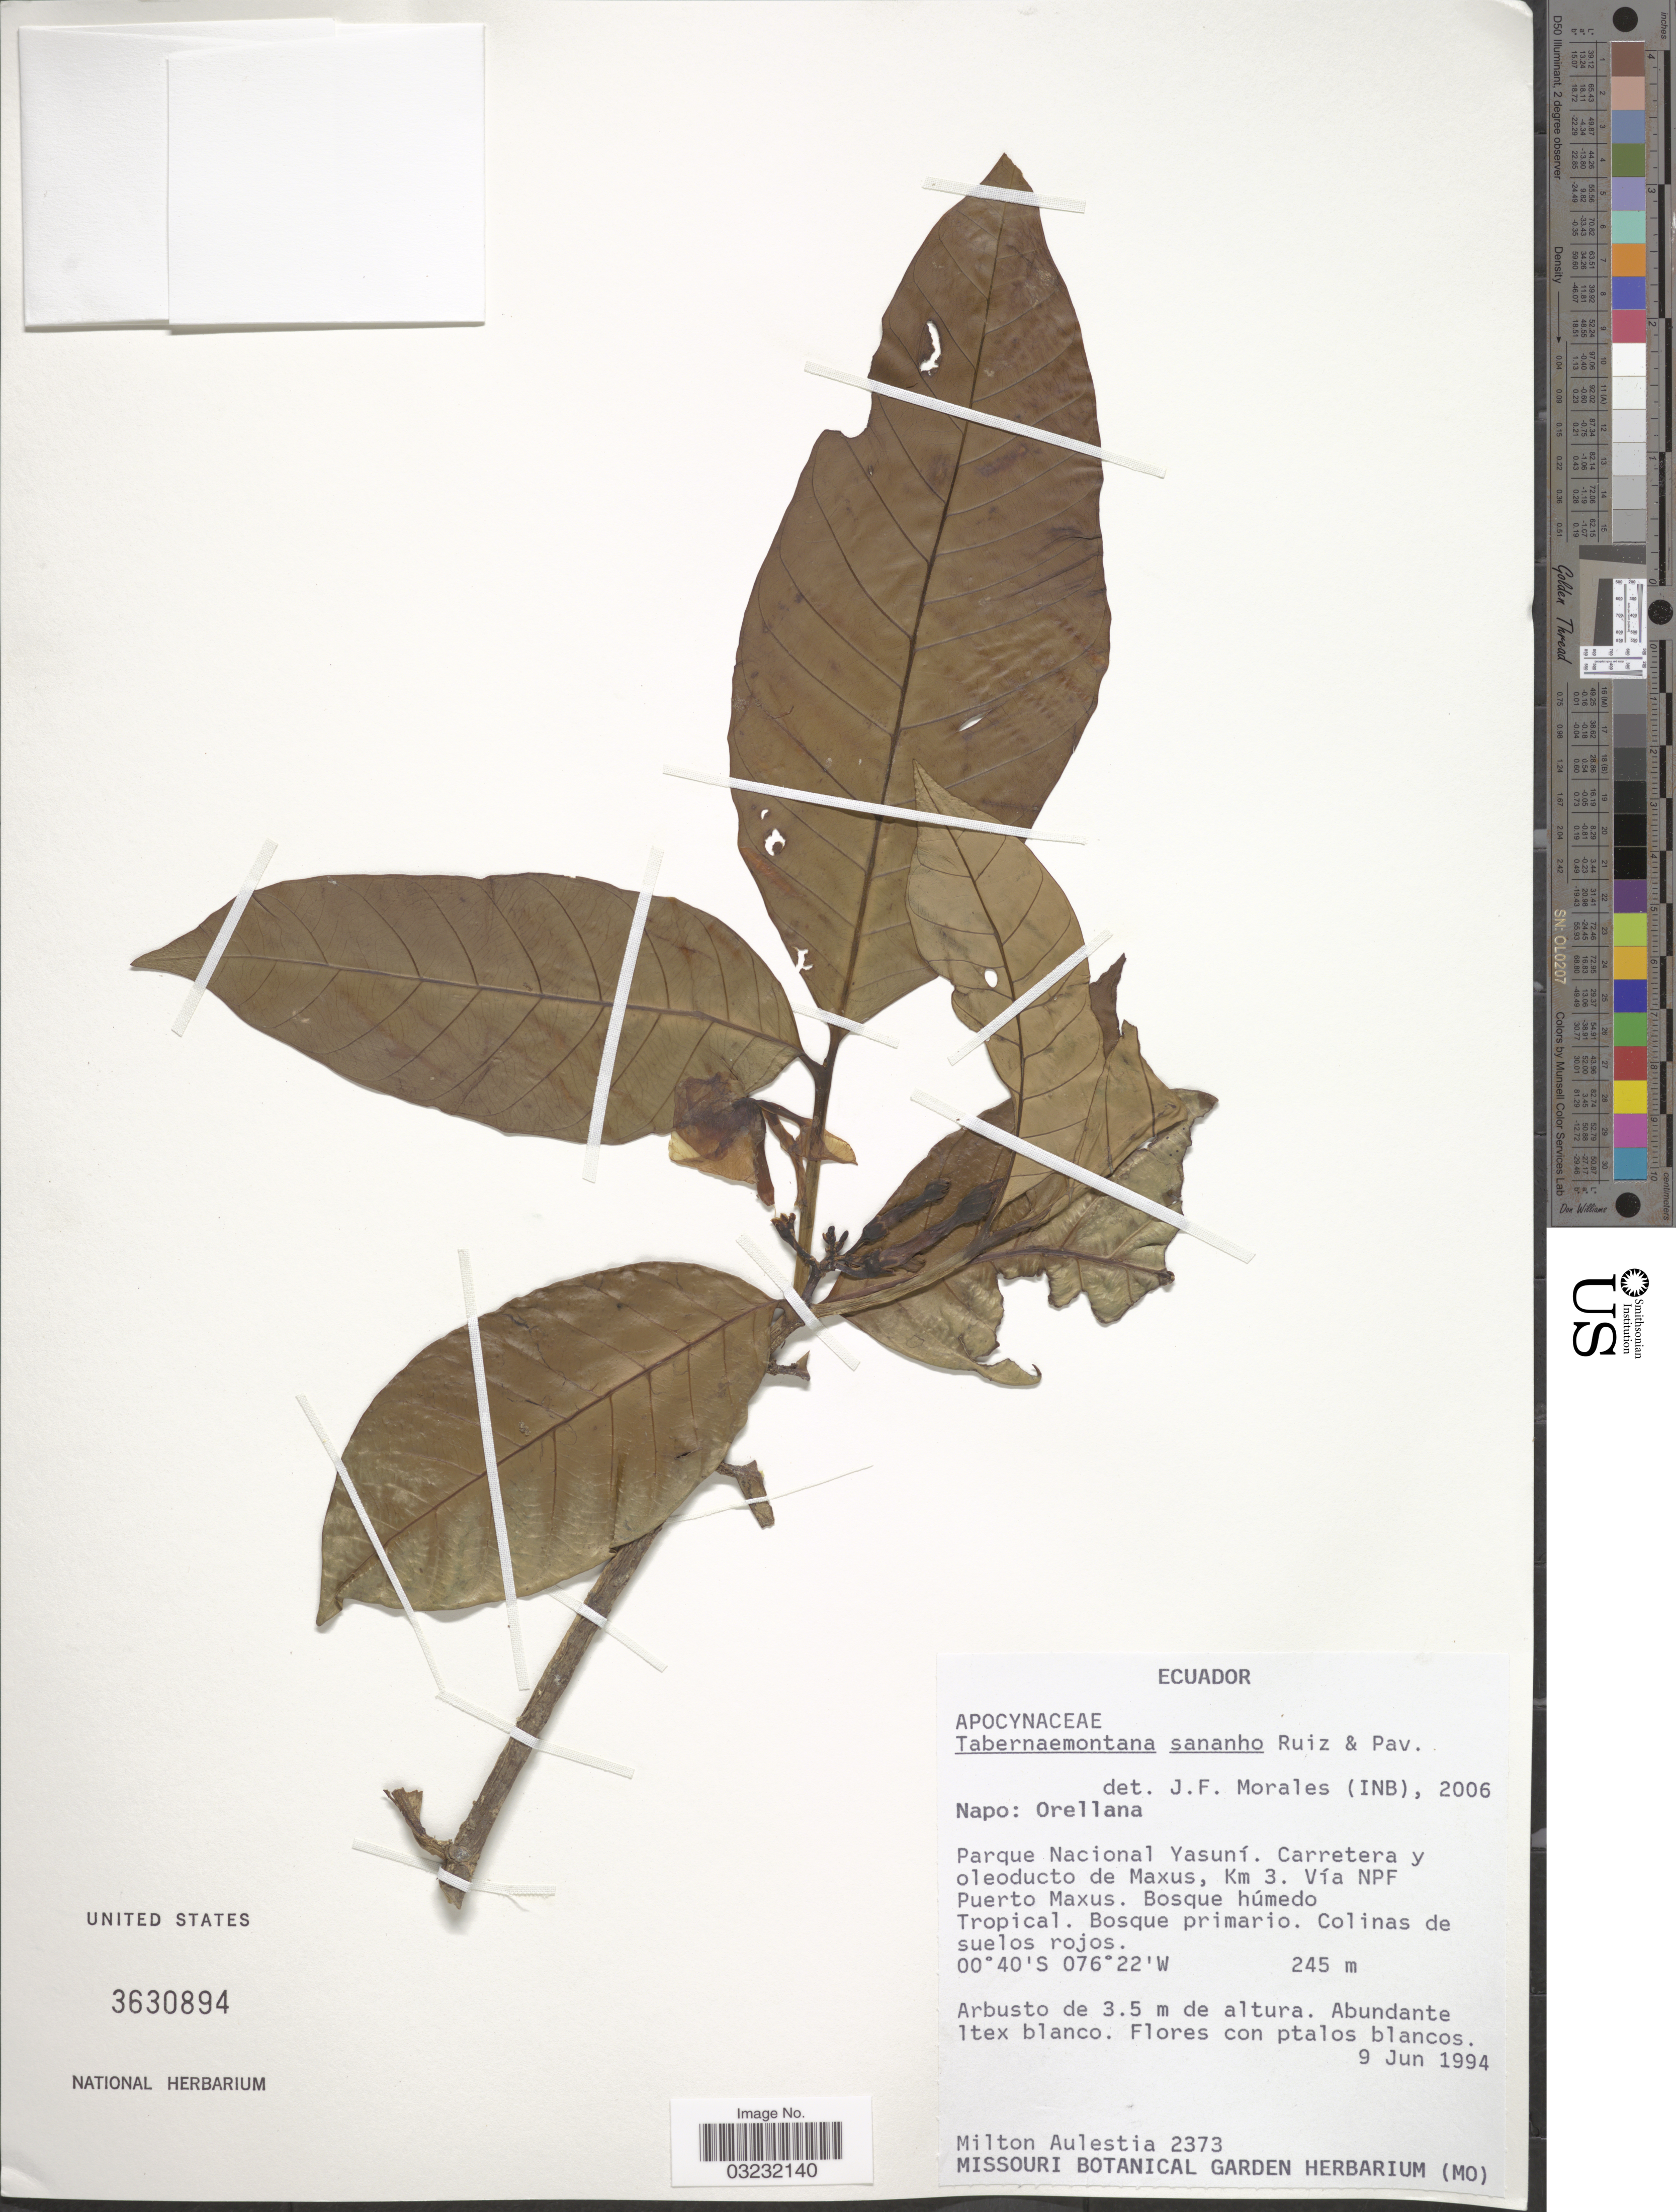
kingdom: Plantae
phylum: Tracheophyta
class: Magnoliopsida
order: Gentianales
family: Apocynaceae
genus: Tabernaemontana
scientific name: Tabernaemontana sananho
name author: Ruiz & Pav.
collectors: M. Aulestia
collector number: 2373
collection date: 1994-06-09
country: Ecuador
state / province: Napo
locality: Napo: Orellana. Parque Nacional Yasuní. Carretera y oleoducto de Maxus, Km 3. Vía NPF Puerto Maxus.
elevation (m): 245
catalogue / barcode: US 3630894